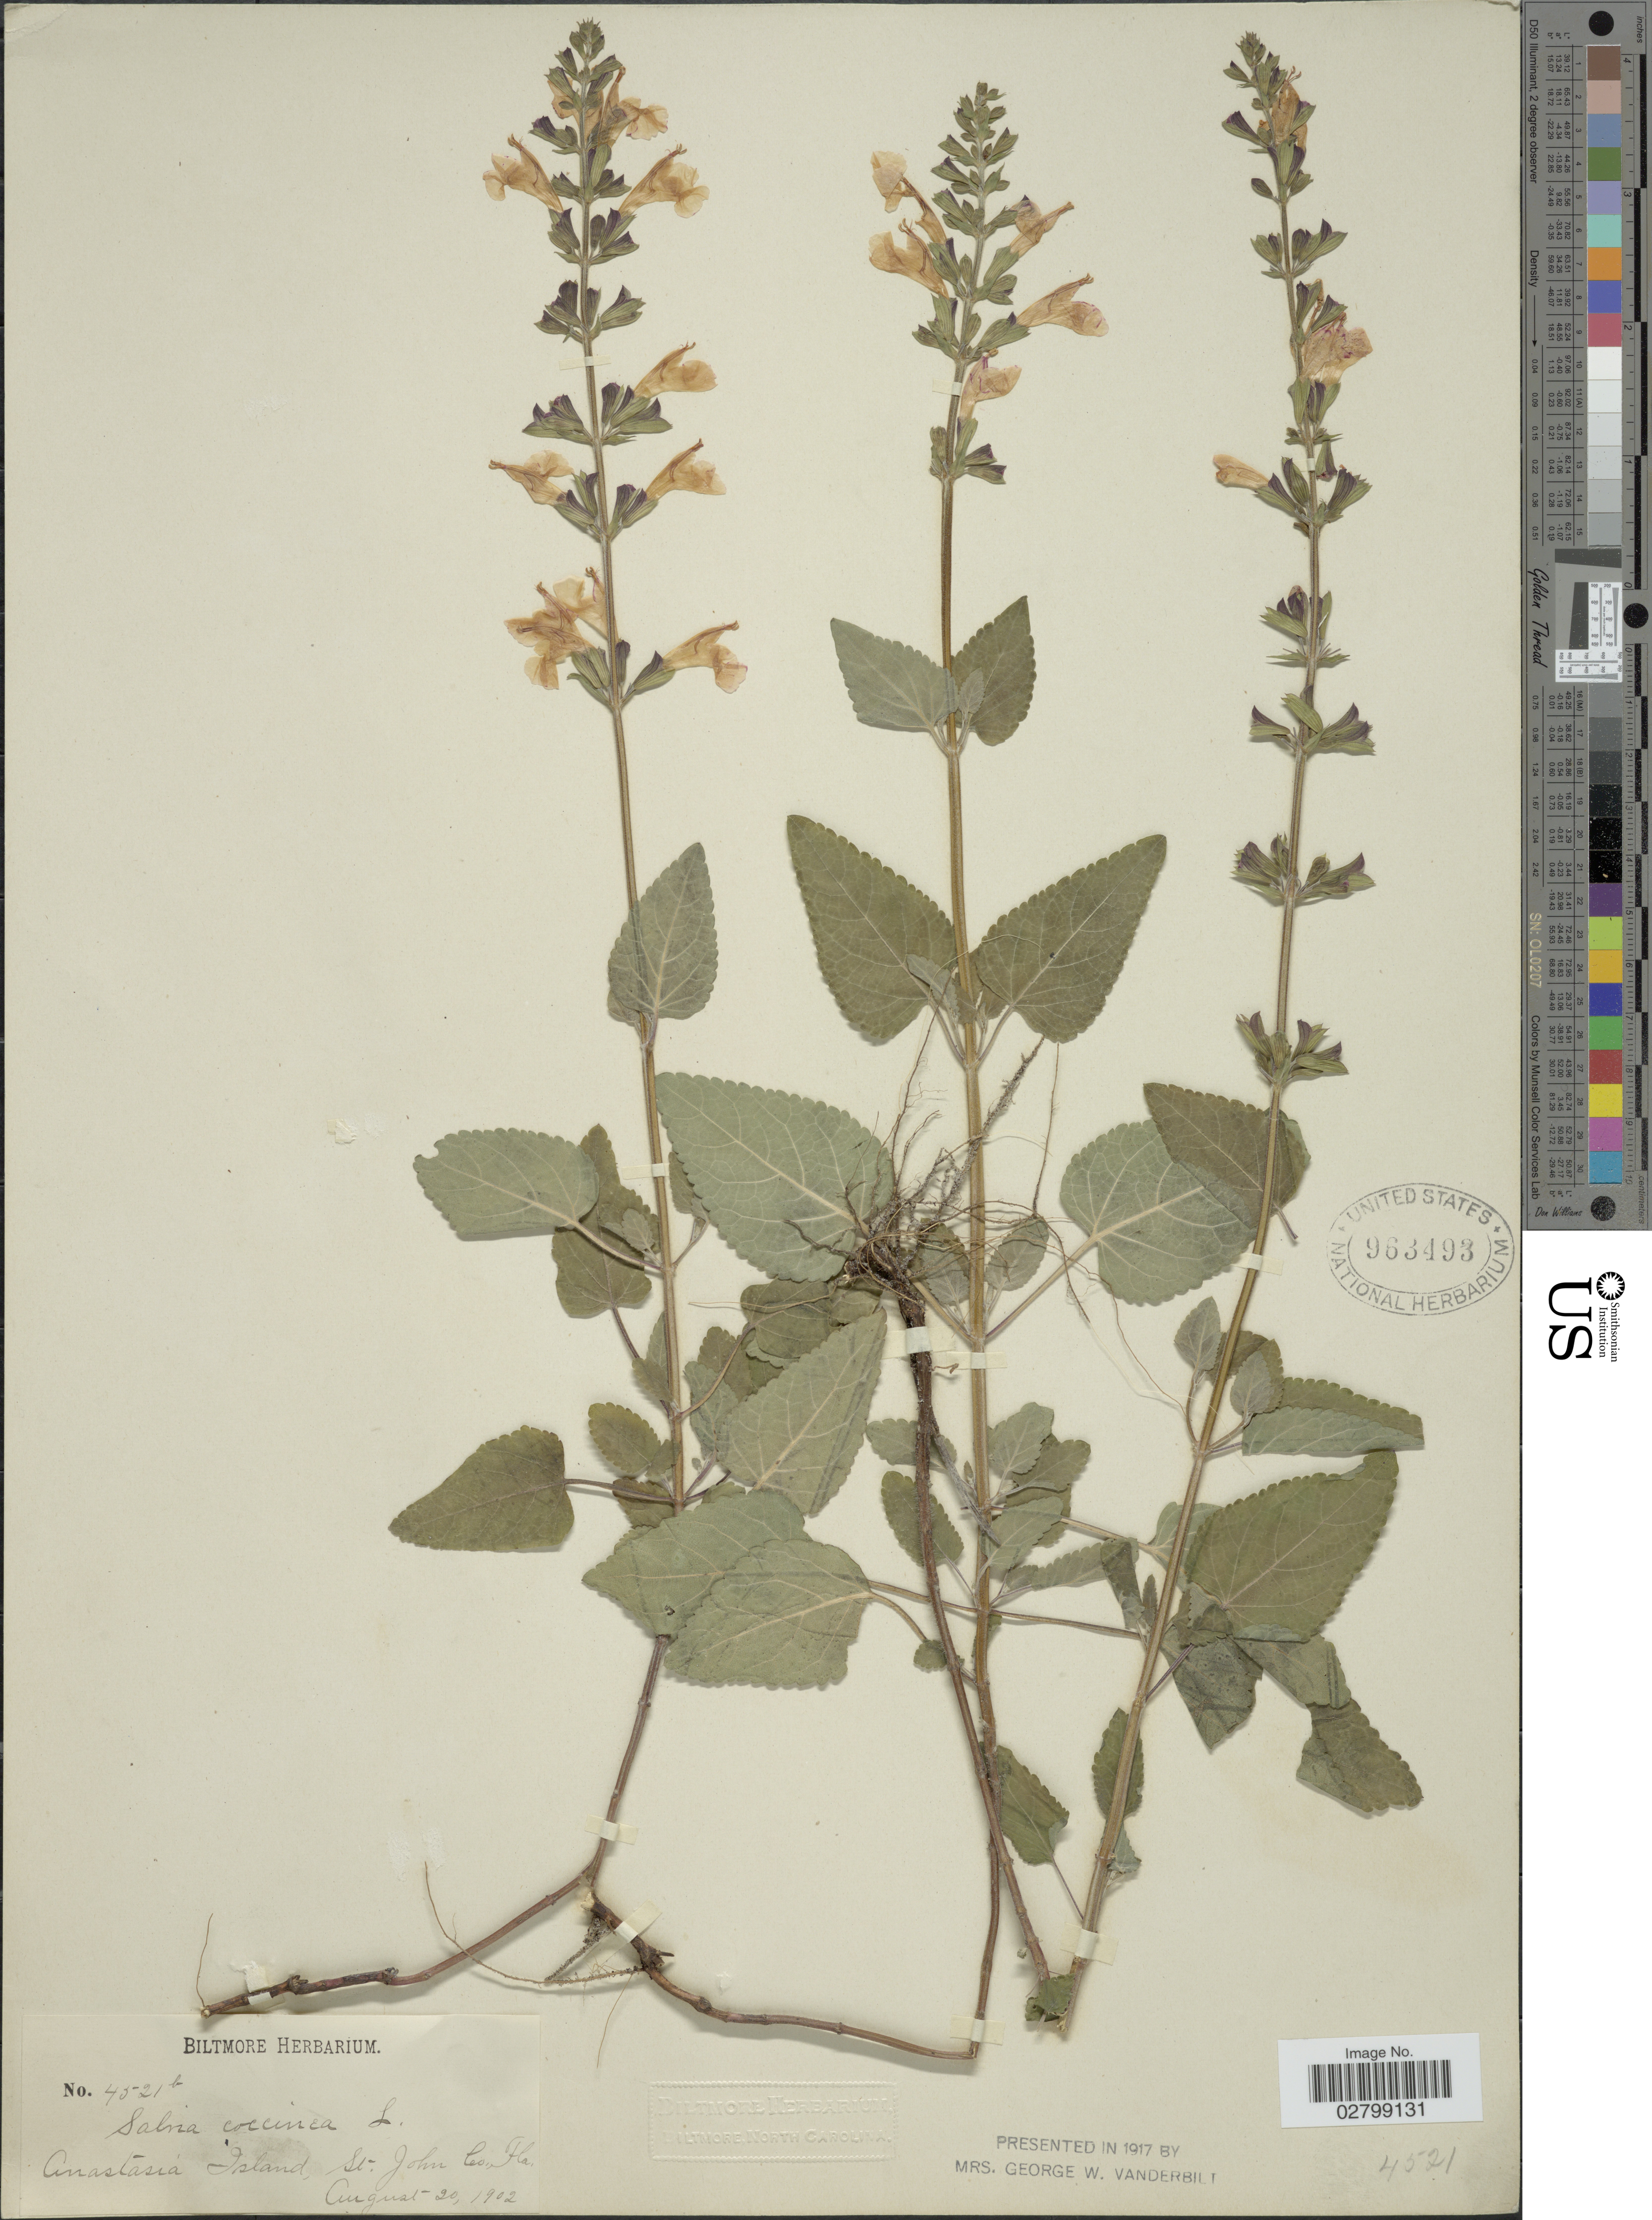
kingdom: Plantae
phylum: Tracheophyta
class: Magnoliopsida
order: Lamiales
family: Lamiaceae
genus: Salvia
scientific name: Salvia coccinea 'Naples Lavender'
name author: L. f. ex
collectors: ex herb. Biltmore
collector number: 4521b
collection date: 1902-08-20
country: United States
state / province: Florida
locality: Anastasia Island, St. John Co.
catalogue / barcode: US 963493